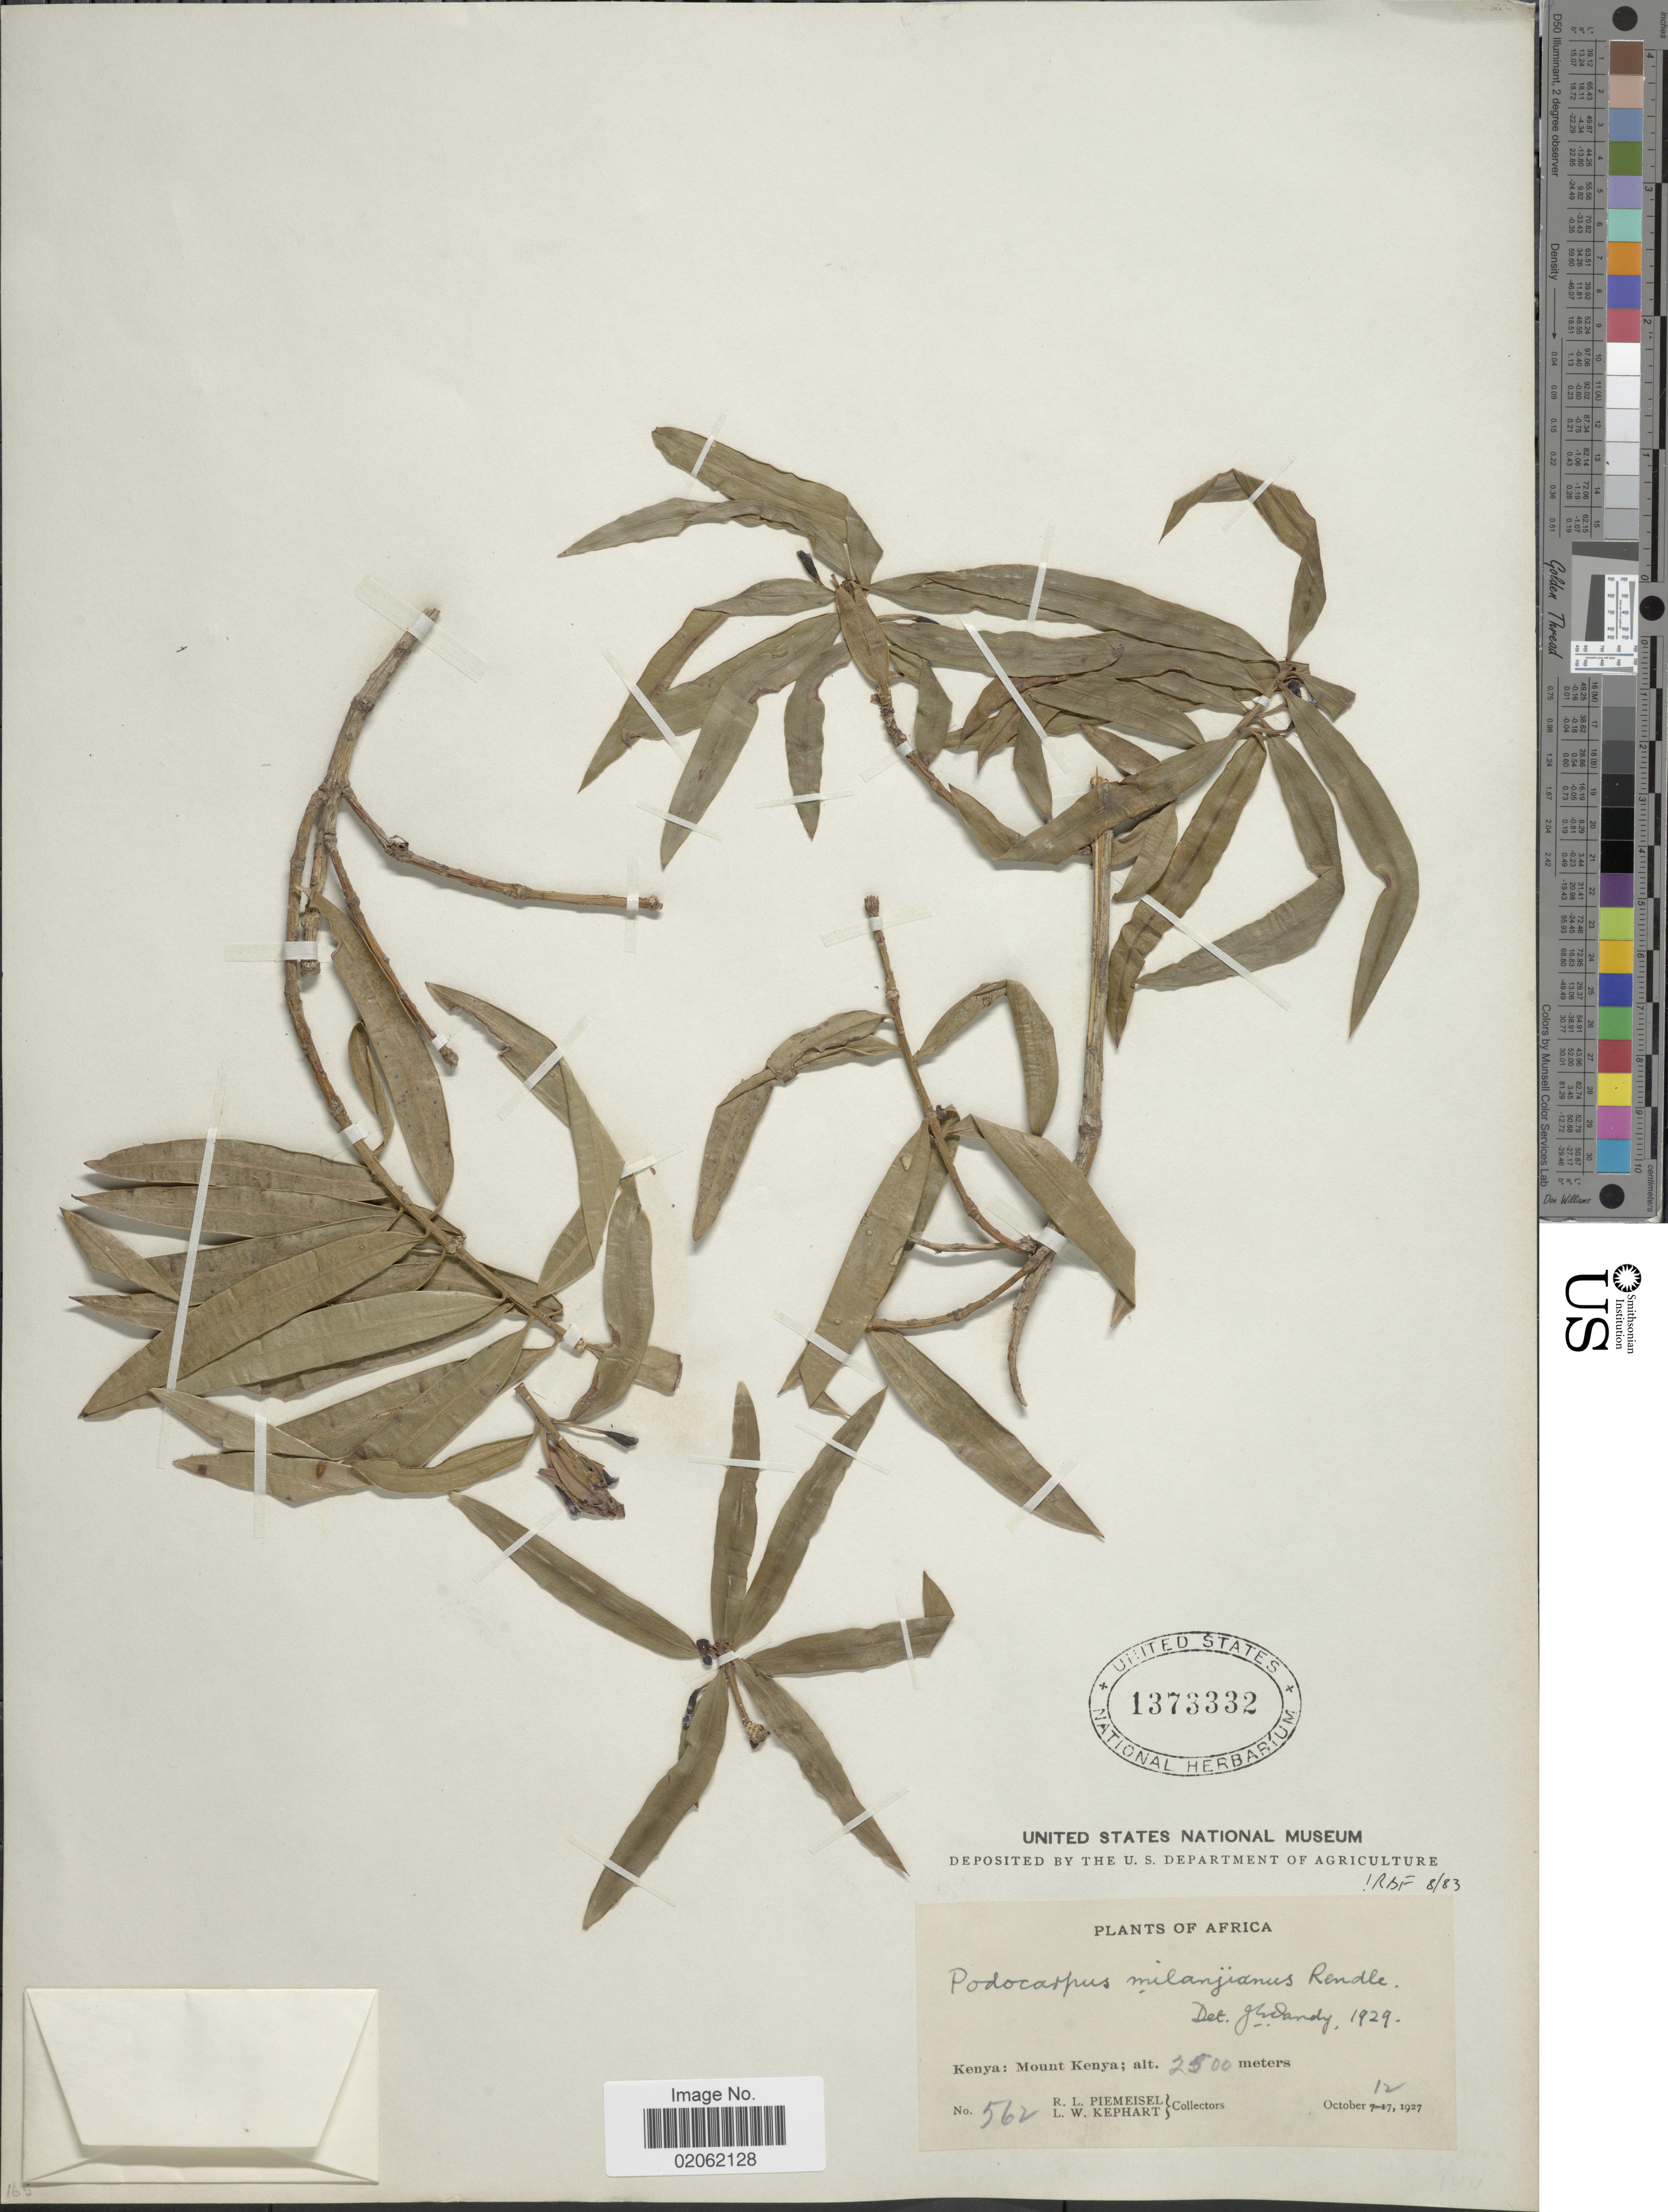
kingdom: Plantae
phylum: Tracheophyta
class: Pinopsida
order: Pinales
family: Podocarpaceae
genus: Podocarpus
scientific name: Podocarpus milanjianus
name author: Rendle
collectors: R. L. Piemeisel & L. W. Kephart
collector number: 562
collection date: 1927-10-12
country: Kenya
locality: Mount Kenya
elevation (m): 2500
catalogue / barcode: US 1373332